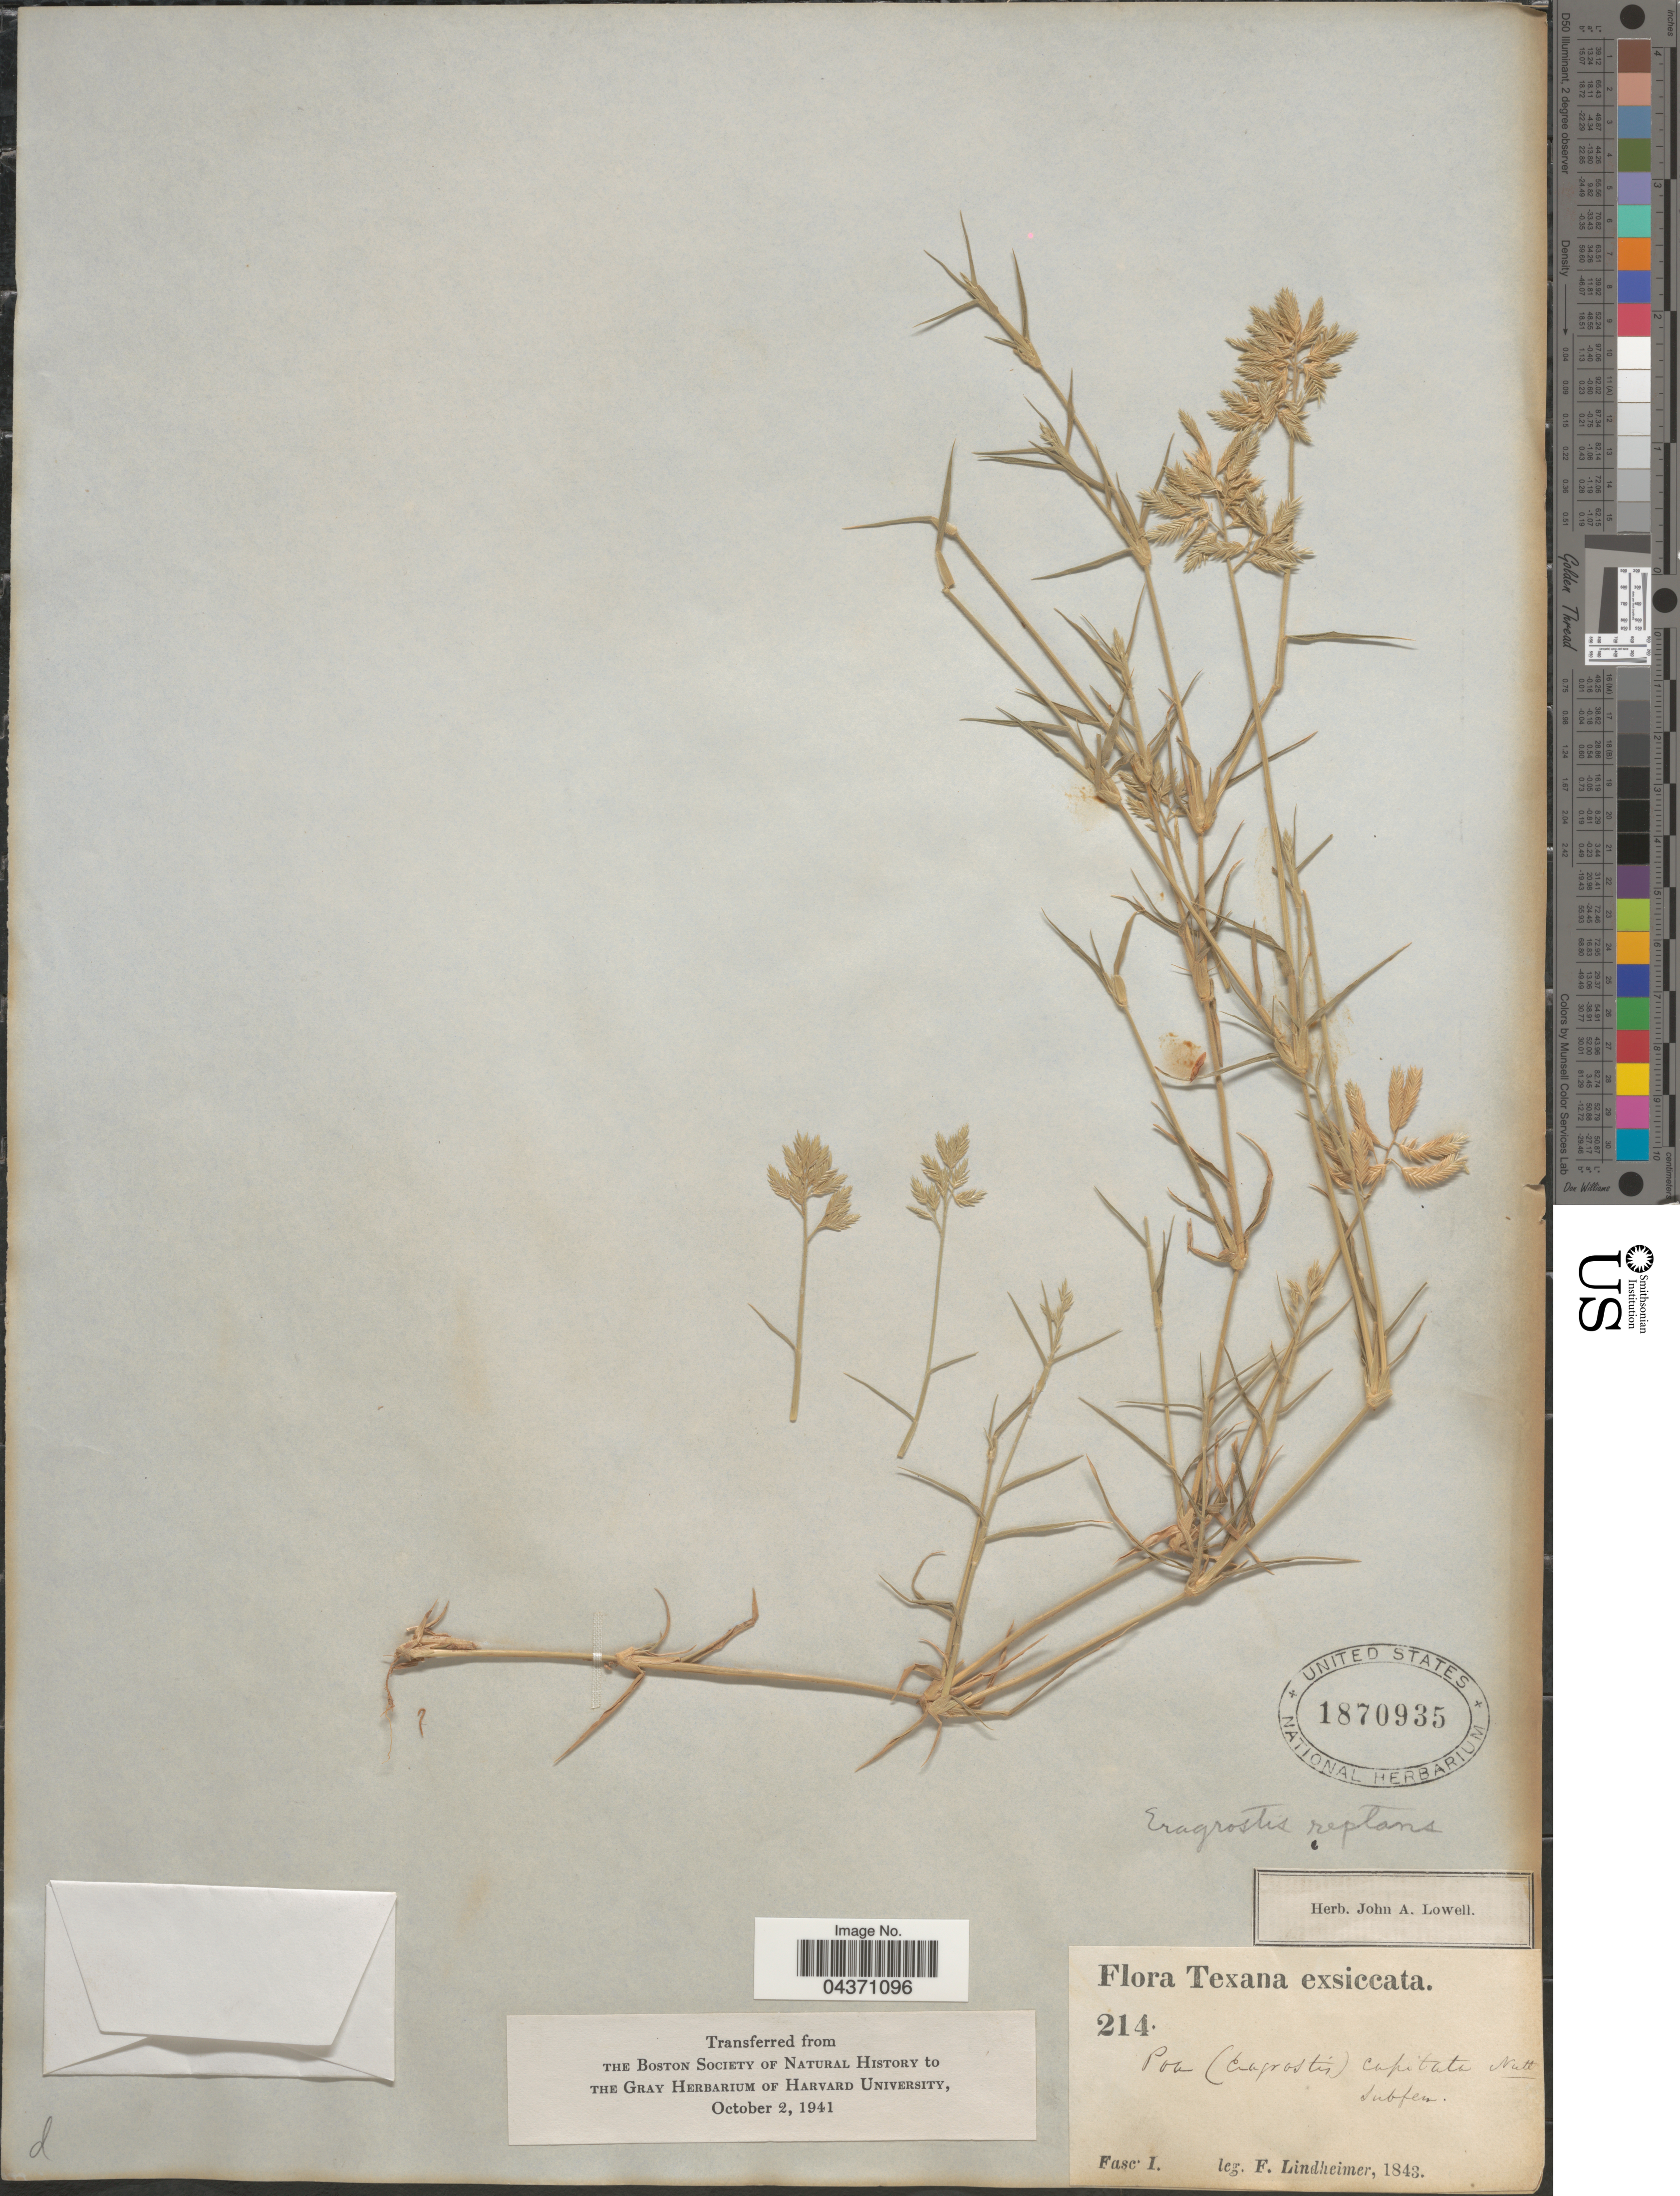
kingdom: Plantae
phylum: Tracheophyta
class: Liliopsida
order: Poales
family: Poaceae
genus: Eragrostis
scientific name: Eragrostis reptans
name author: (Michx.) Nees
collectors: F. Lindheimer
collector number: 214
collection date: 1843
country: United States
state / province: Texas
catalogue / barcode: US 1870935